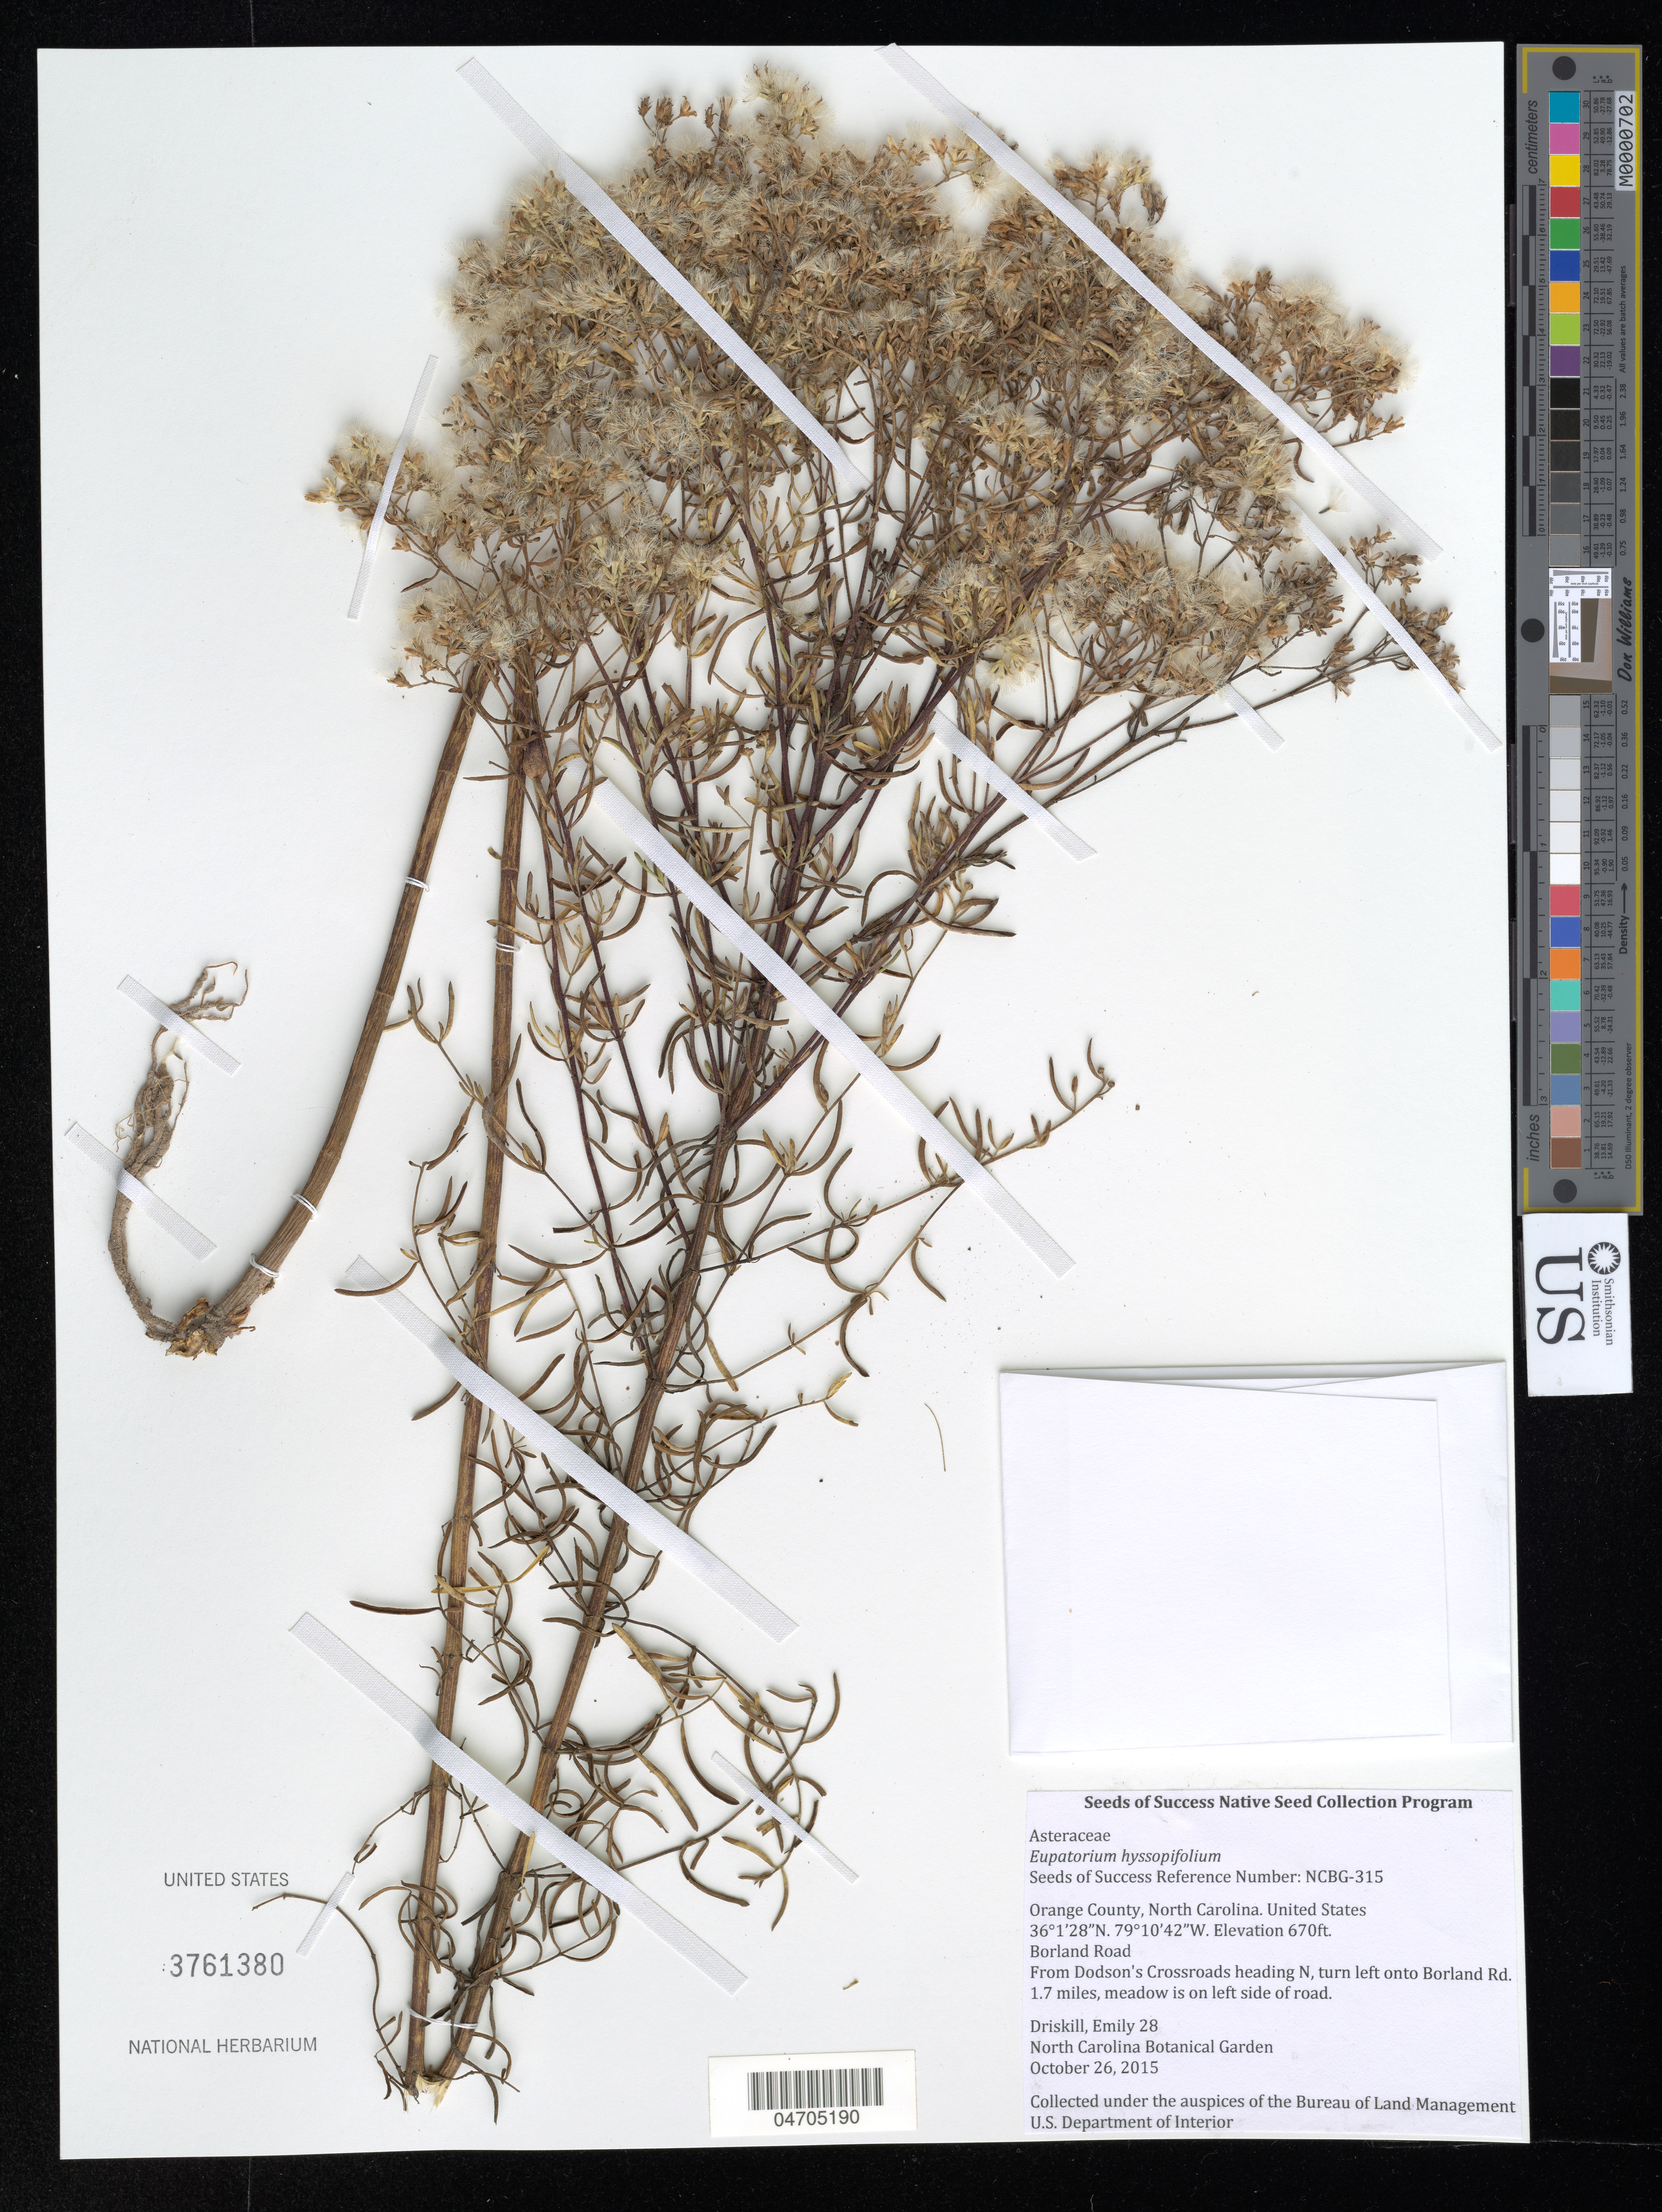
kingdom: Plantae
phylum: Tracheophyta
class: Magnoliopsida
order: Asterales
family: Asteraceae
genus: Eupatorium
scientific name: Eupatorium hyssopifolium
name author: L.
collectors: E. Driskill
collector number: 28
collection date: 2015-10-26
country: United States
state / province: North Carolina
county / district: Orange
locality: Orange County. Borland Road. From Dodson's Crossroads heading N, turn left onto Borland Rd. 1.7 miles, meadow is on left side of road.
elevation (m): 204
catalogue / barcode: US 3761380